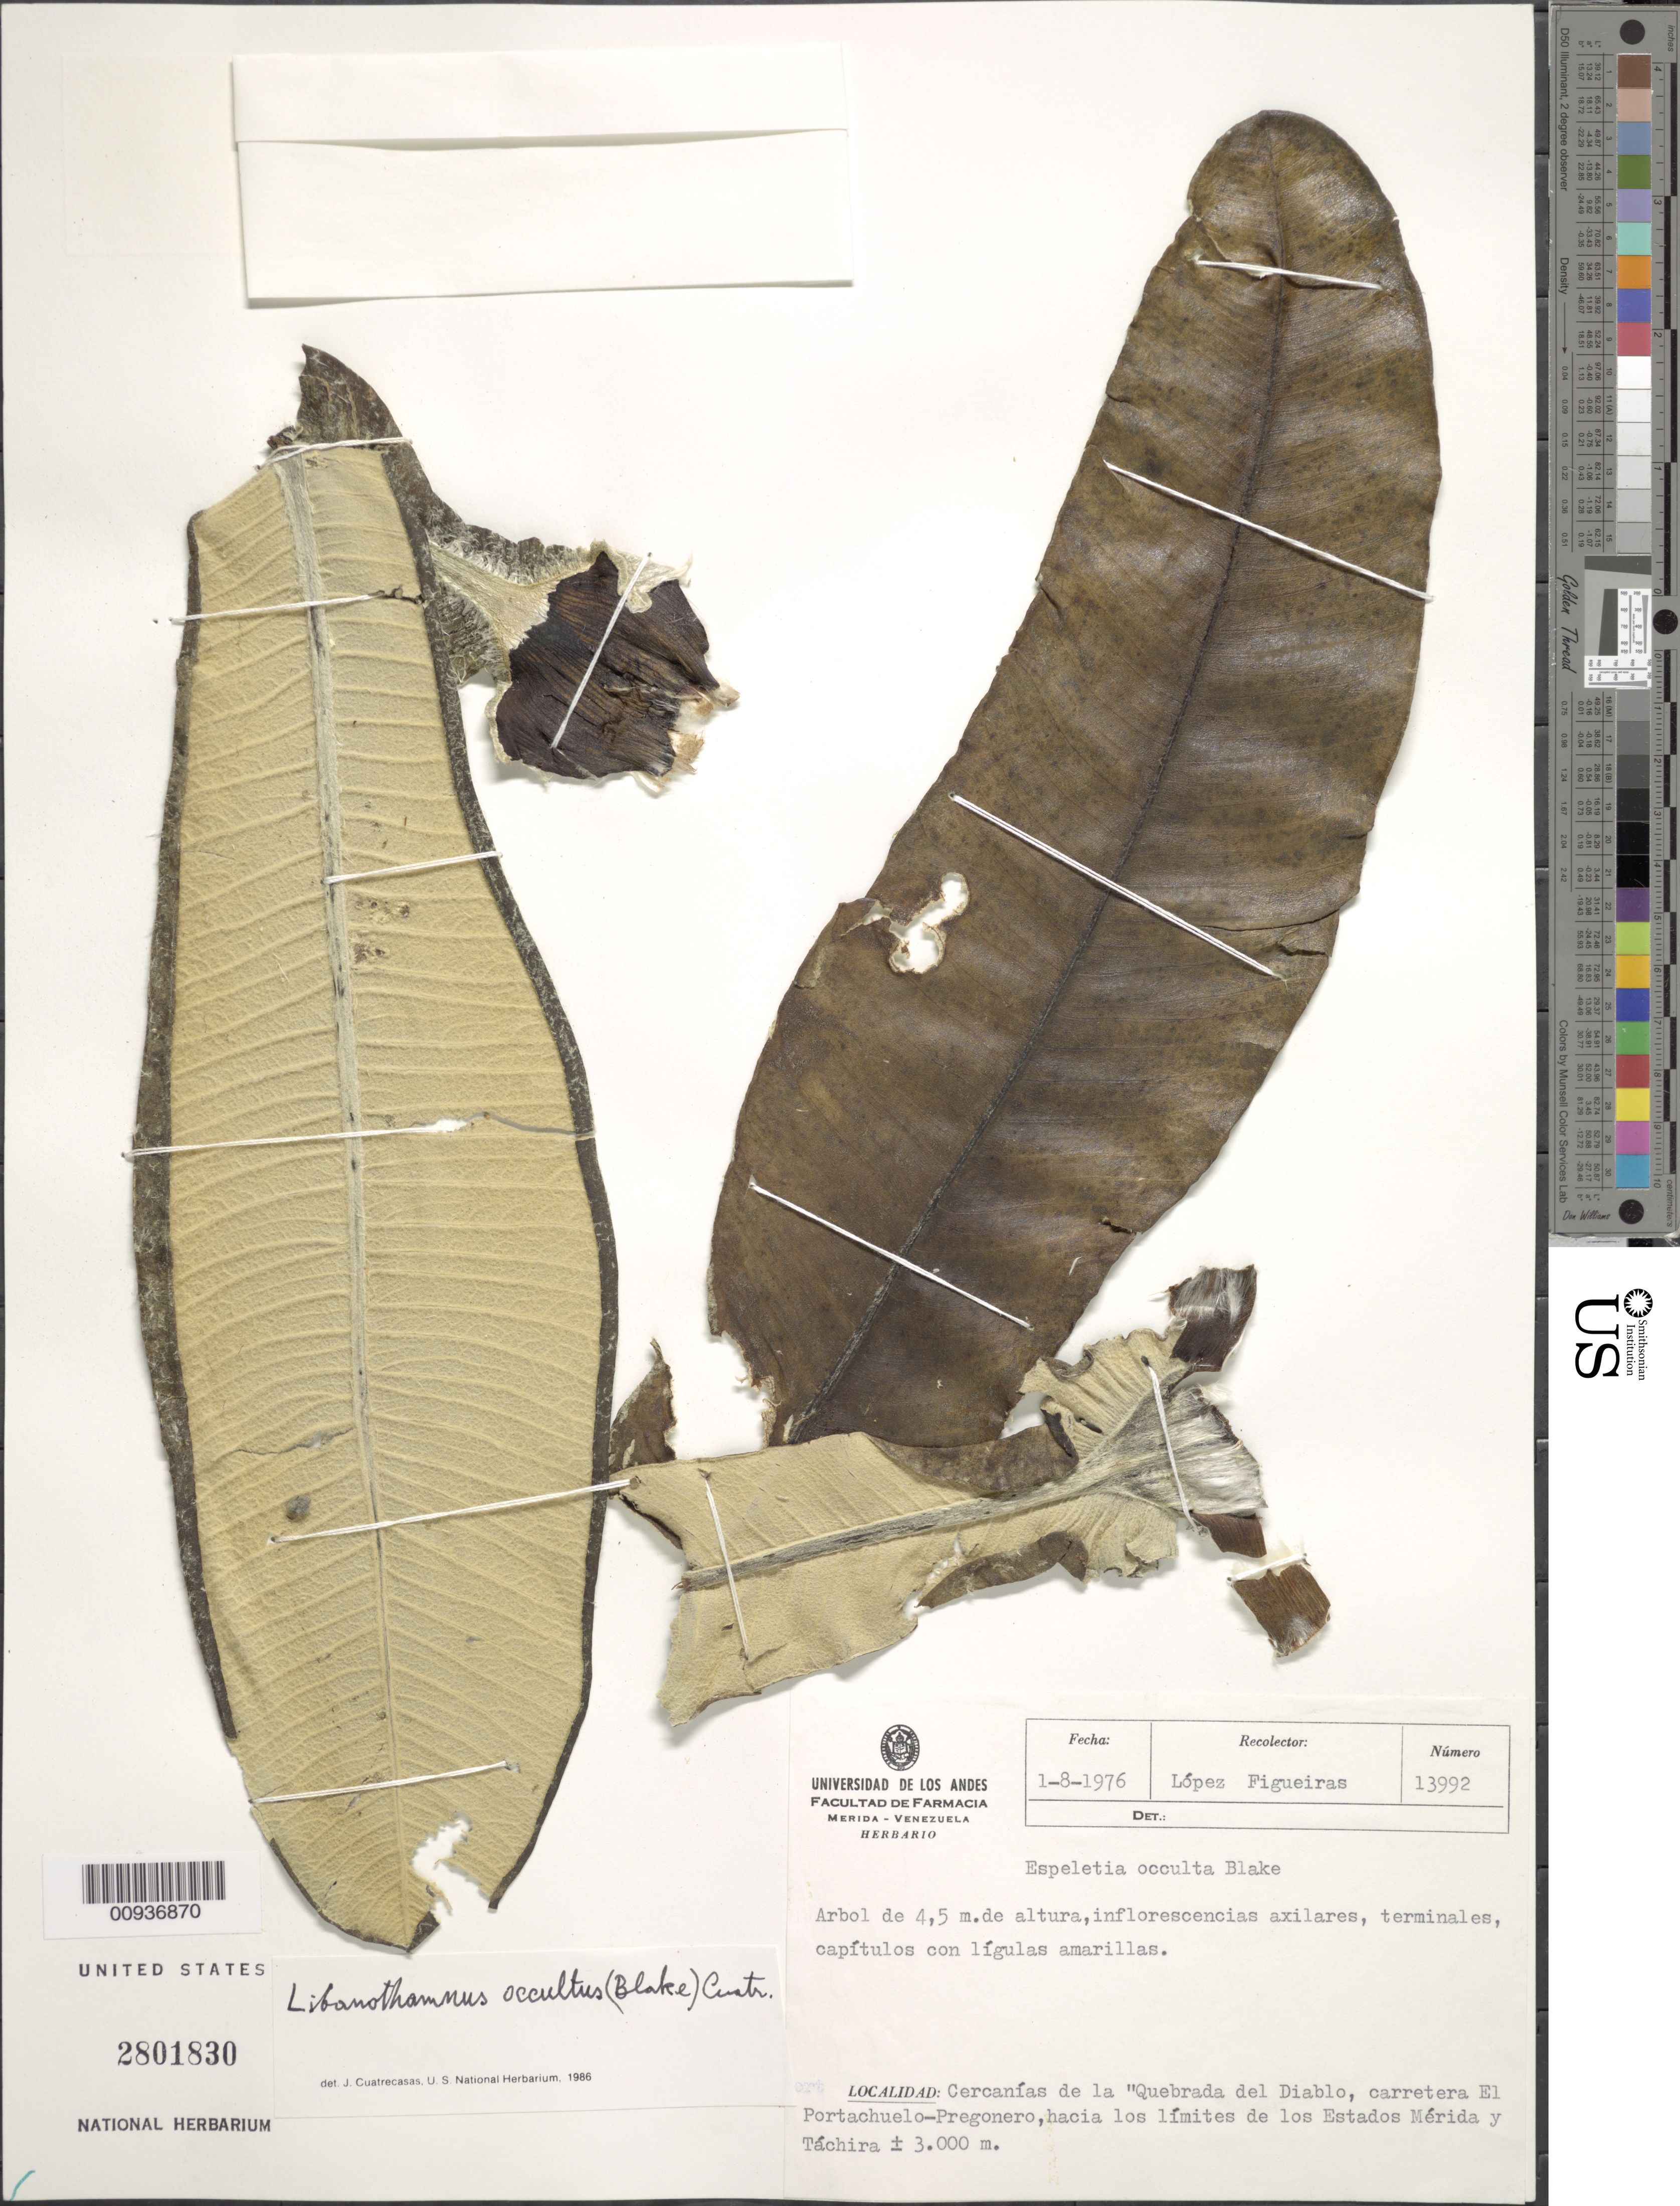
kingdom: Plantae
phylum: Tracheophyta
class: Magnoliopsida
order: Asterales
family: Asteraceae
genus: Libanothamnus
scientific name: Libanothamnus occultus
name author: (S.F. Blake) Cuatrec.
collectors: M. López Figueiras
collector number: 13992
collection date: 1976-08-01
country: Venezuela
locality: Cercanias de la Quebrada del Diablo, carretera El Portachuelo-Pregonero, hacia los limites de los Estados Merida y Tachira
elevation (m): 3000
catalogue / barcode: US 2801830